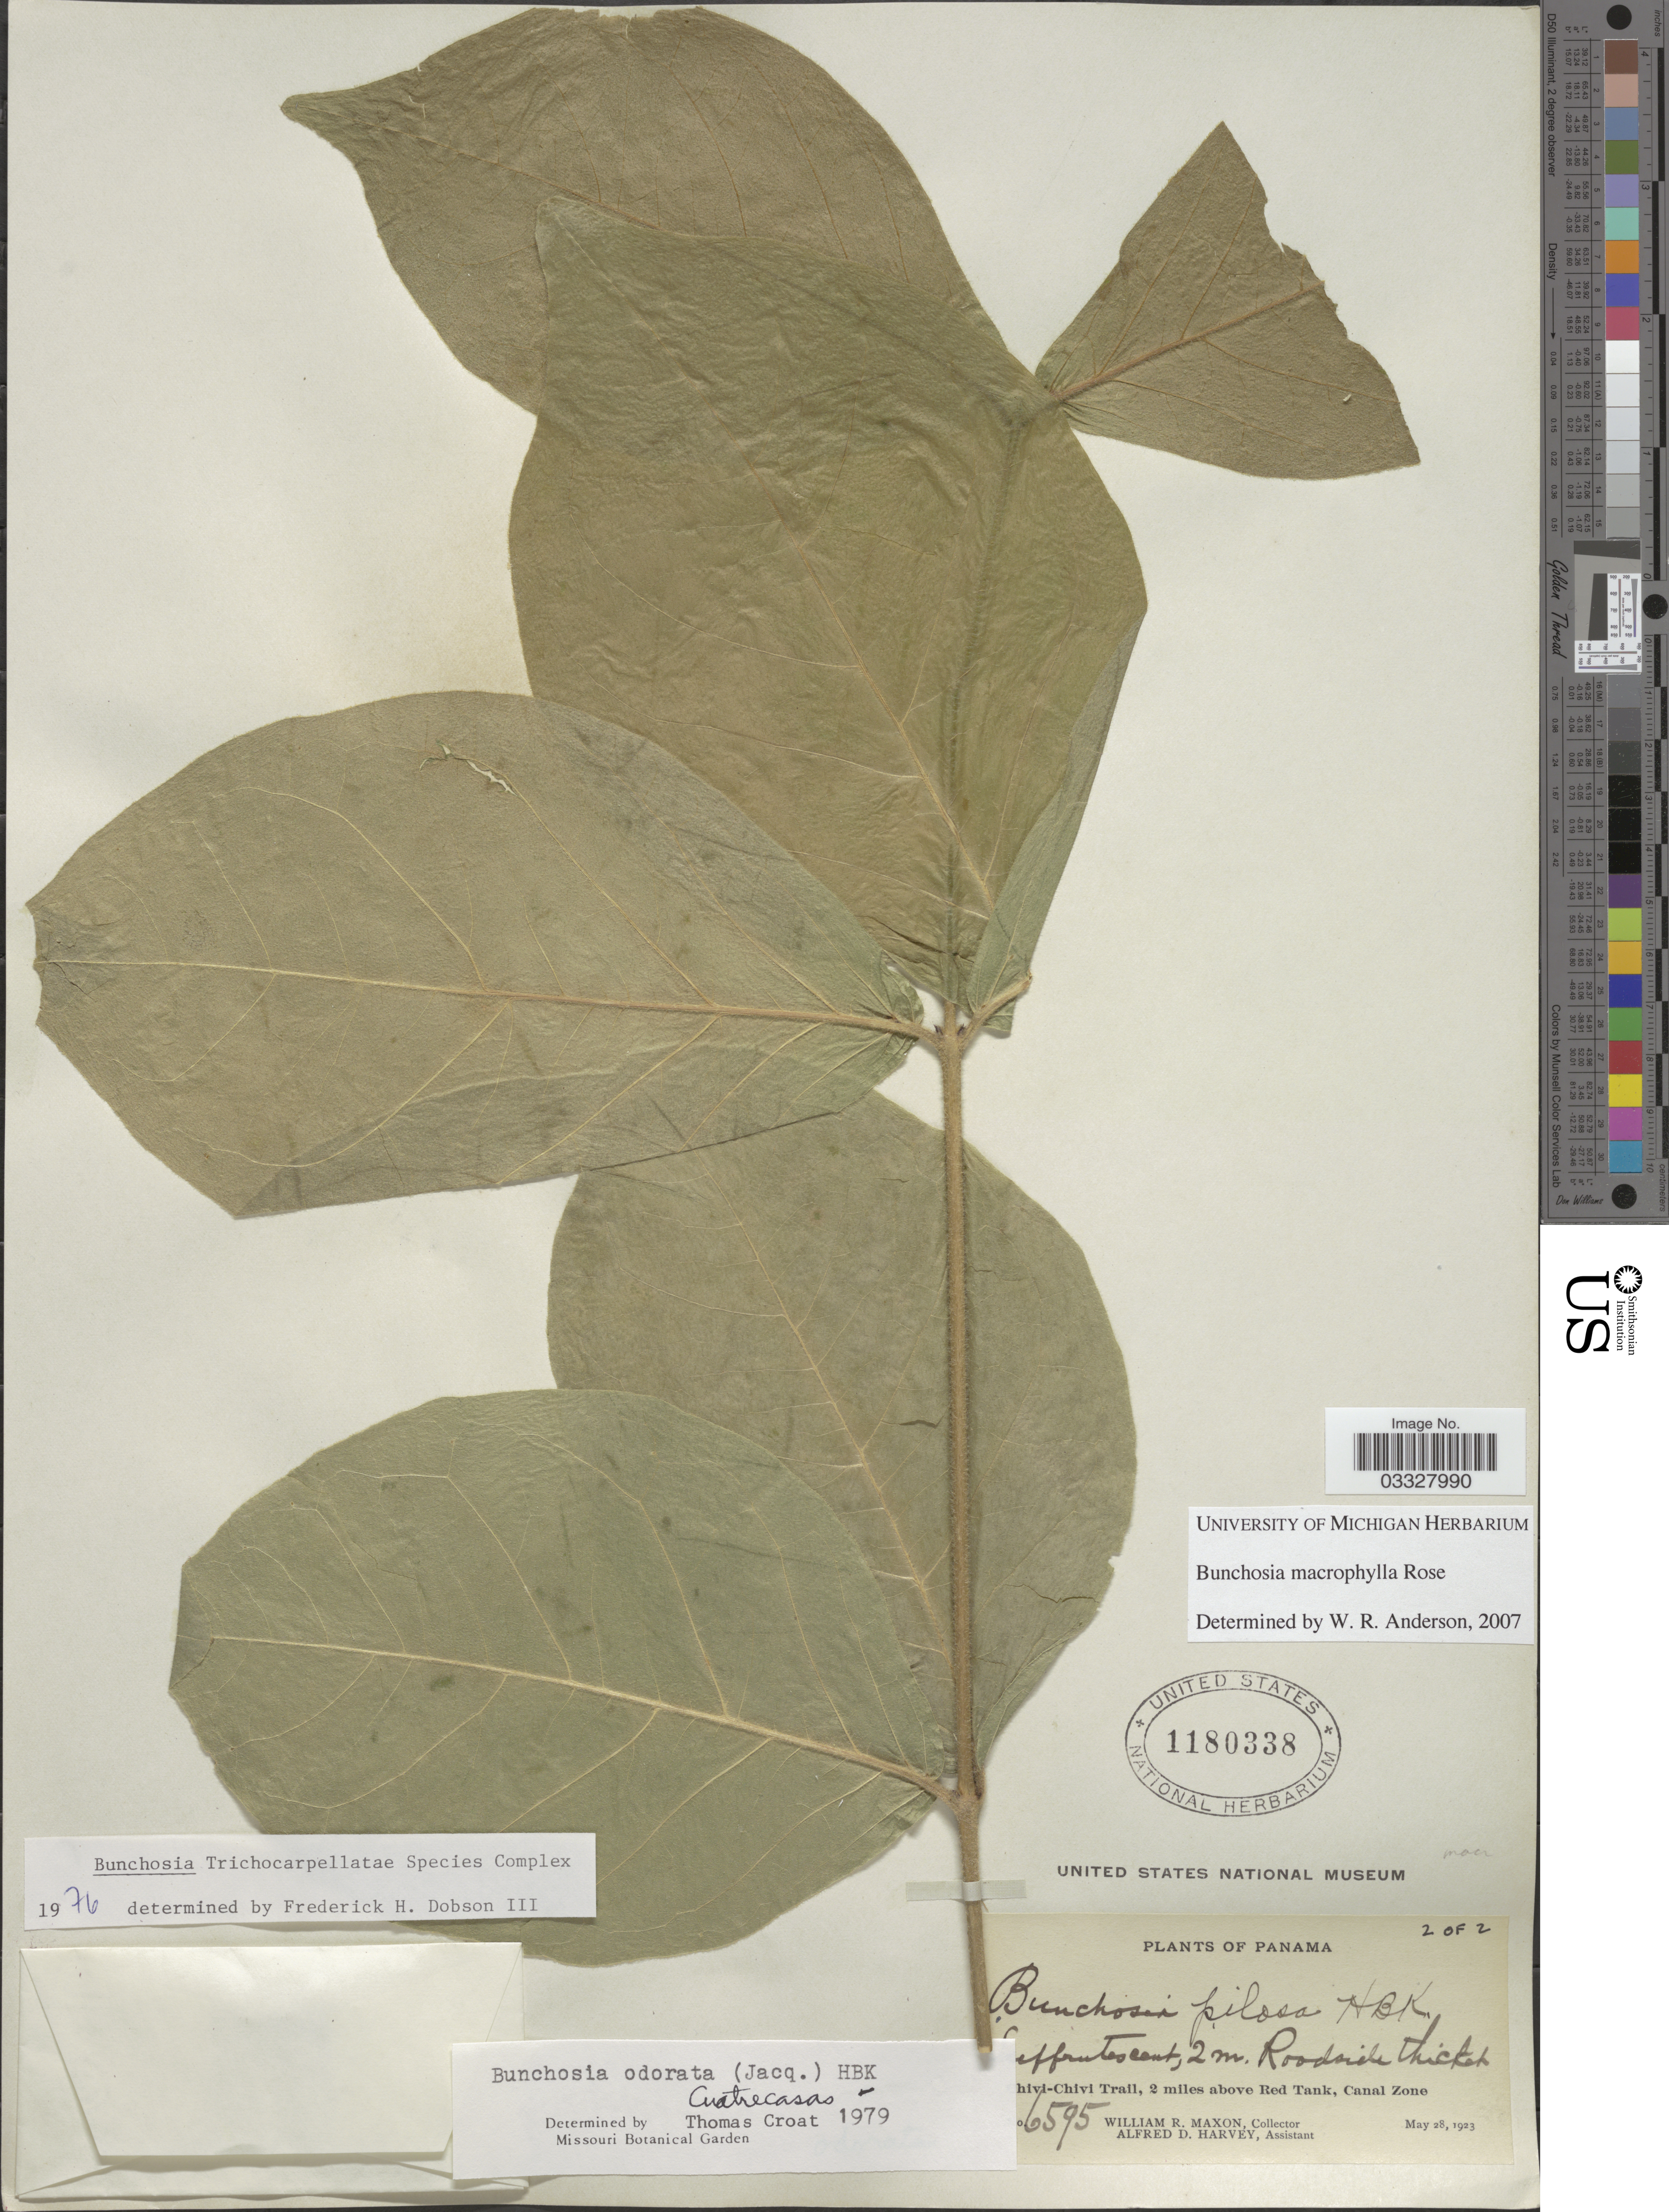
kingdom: Plantae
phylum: Tracheophyta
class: Magnoliopsida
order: Malpighiales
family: Malpighiaceae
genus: Bunchosia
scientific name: Bunchosia macrophylla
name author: Rose ex Donn. Sm. in Pittier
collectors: W. R. Maxon & A. D. Harvey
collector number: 6595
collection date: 1923-05-28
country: Panama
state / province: Panamá Oeste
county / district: Canal Zone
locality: Chivi-Chivi Trail, 2 miles above Red Tank, Canal Zone.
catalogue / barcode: US 1180338